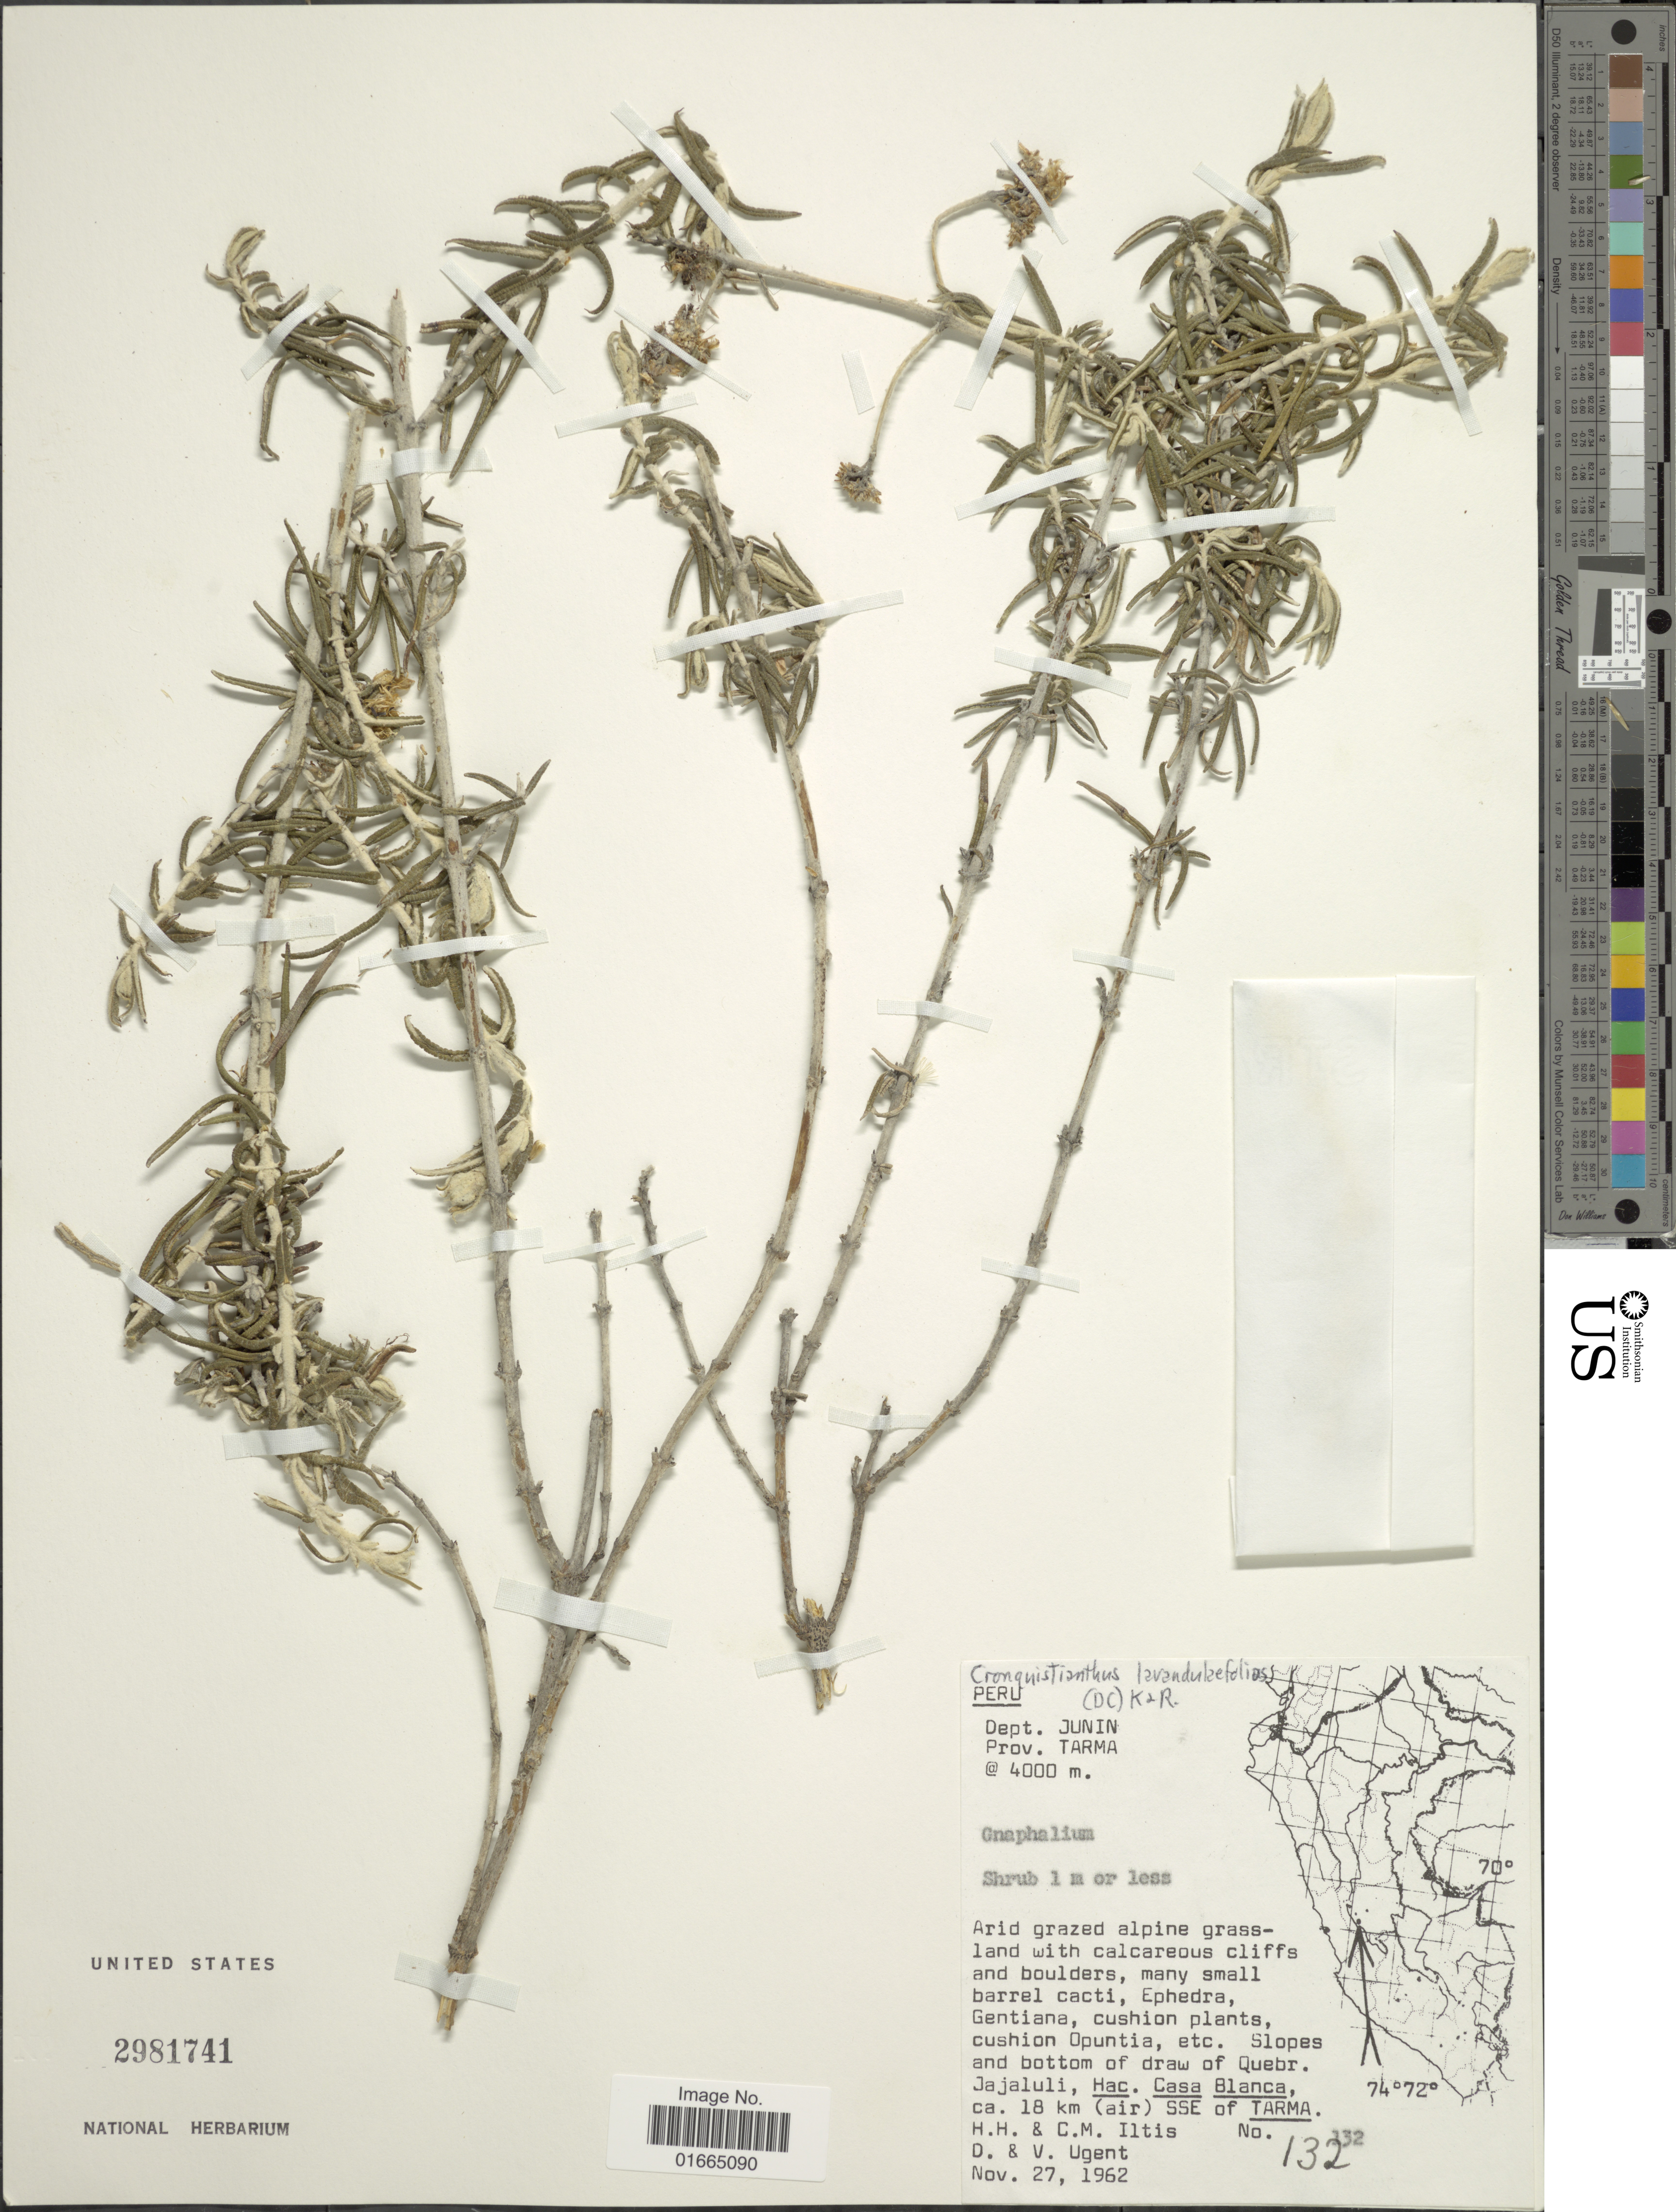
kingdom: Plantae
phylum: Tracheophyta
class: Magnoliopsida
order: Asterales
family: Asteraceae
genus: Cronquistianthus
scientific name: Cronquistianthus lavandulaefolius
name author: (DC.) R.M. King & H. Rob.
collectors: H. H. Iltis, C. M Iltis, D. Ugent & V. Ugent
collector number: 132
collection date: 1962-11-27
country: Peru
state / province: Junín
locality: Prov. Tarma. Slopes and bottom of draw of Quebr. Jajaluli, Hac. Casa Blanca, ca. 18 km (air) SSE of Tarma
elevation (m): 4000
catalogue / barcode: US 2981741